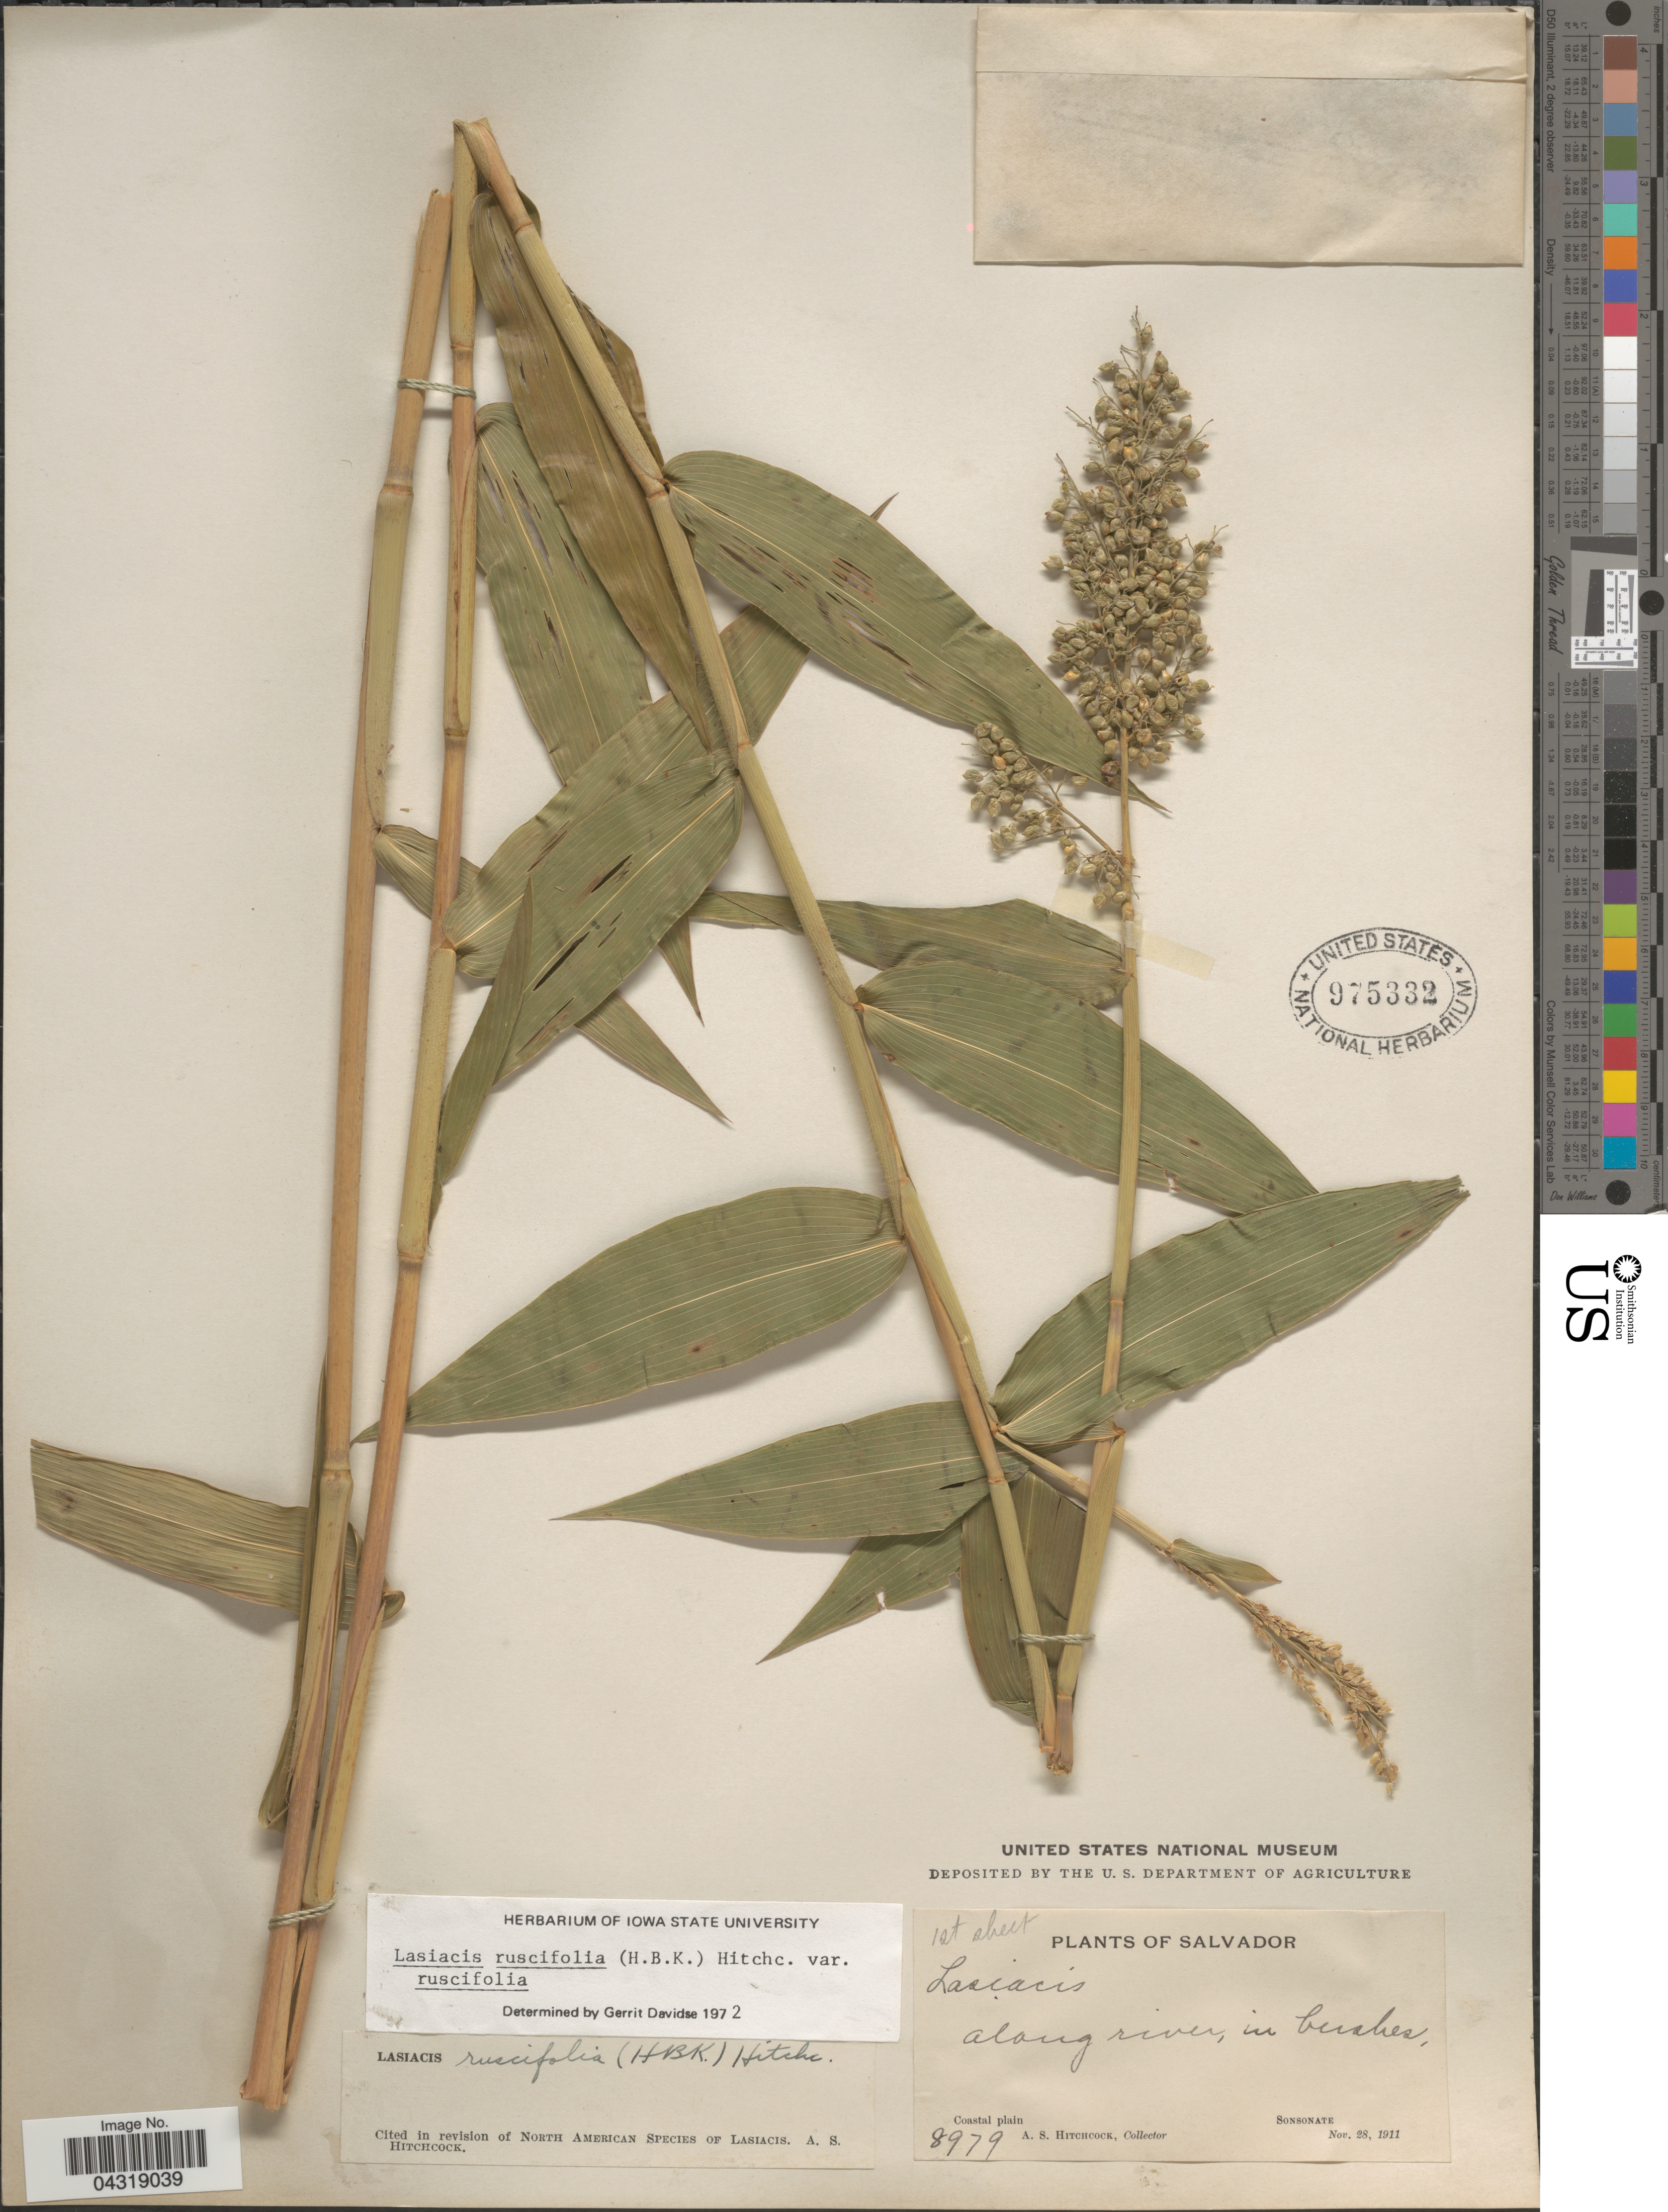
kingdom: Plantae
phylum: Tracheophyta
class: Liliopsida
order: Poales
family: Poaceae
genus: Lasiacis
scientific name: Lasiacis ruscifolia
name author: (Kunth) Hitchc.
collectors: A. S. Hitchcock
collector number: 8979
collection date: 1911-11-28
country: El Salvador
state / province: Sonsonate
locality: Along river, in bushes. Coastal plain.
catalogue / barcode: US 975332